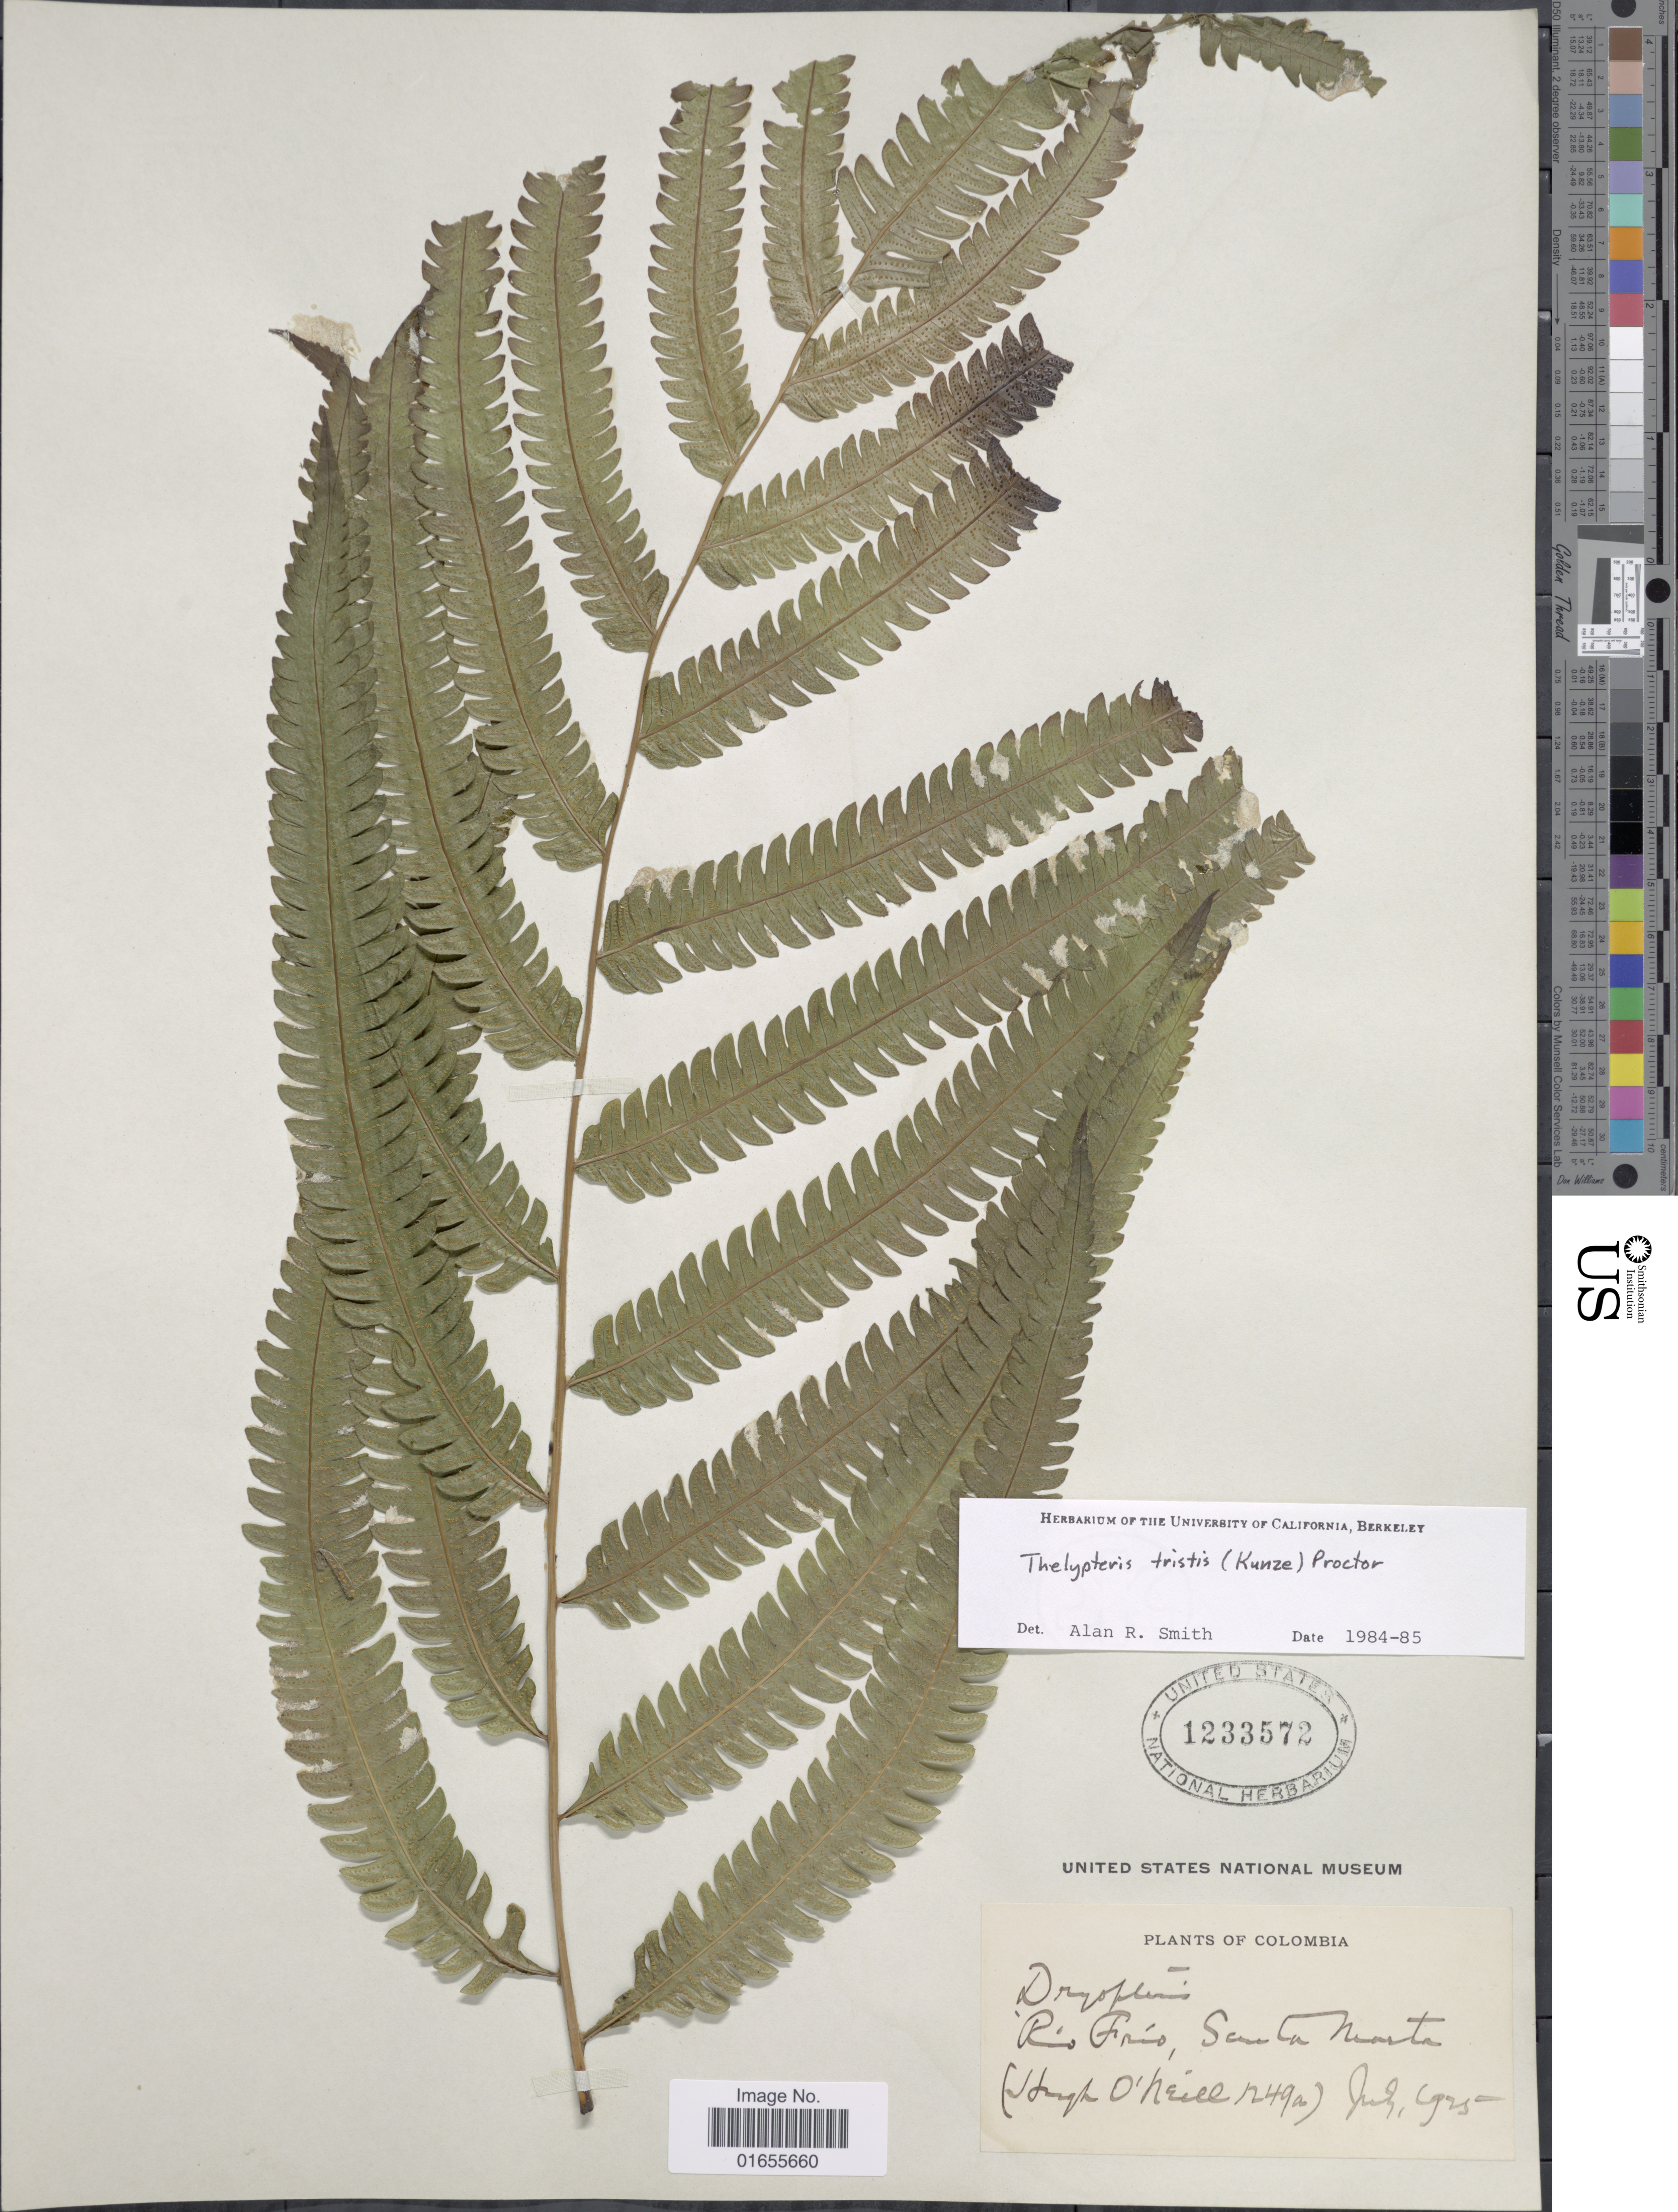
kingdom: Plantae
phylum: Tracheophyta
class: Polypodiopsida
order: Polypodiales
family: Thelypteridaceae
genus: Goniopteris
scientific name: Goniopteris tristis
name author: (Kuntze) Brade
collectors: H. T. O' Neill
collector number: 1249a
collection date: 1925-07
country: Colombia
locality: Rio Frio, Santa Marta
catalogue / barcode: US 1233572